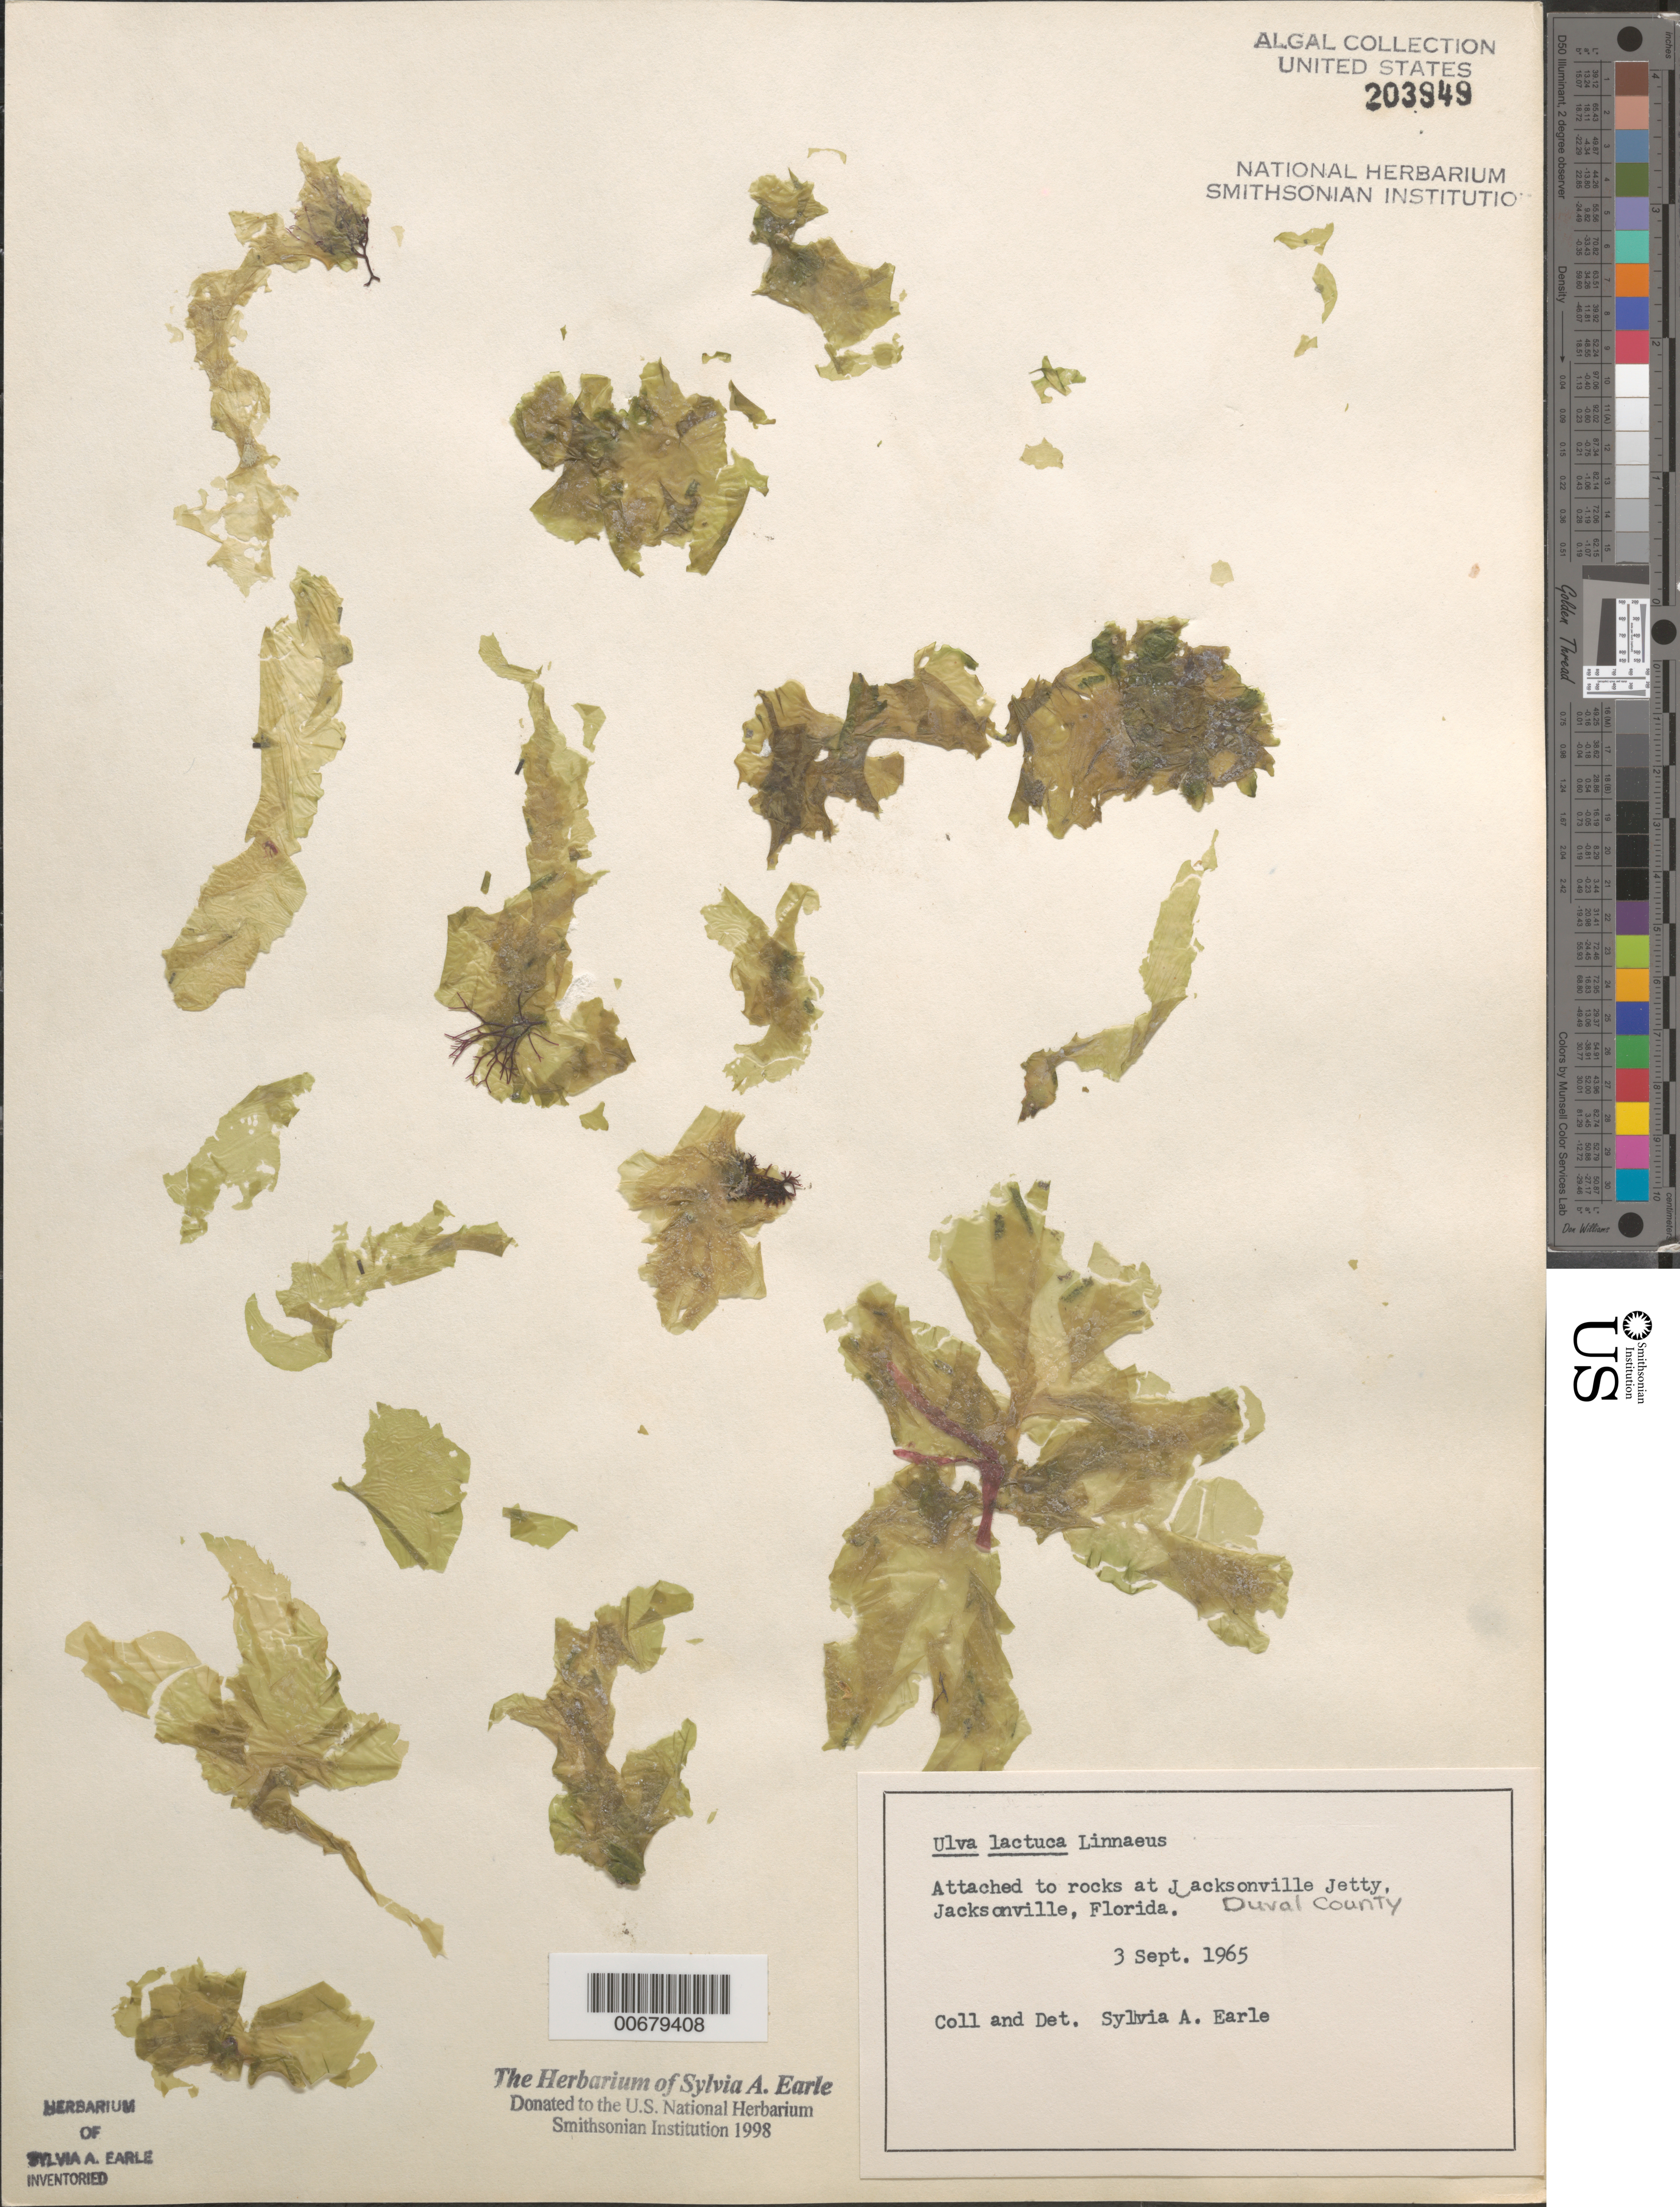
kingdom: Plantae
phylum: Chlorophyta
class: Ulvophyceae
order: Ulvales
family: Ulvaceae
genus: Ulva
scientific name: Ulva lactuca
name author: L.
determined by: Earle, S. A.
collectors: S. A. Earle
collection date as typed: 03 Sep 1965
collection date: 1965-09-03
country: United States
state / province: Florida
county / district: Duval County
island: Siesta Key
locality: Jacksonville Jetty, Jacksonville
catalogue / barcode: US 203949